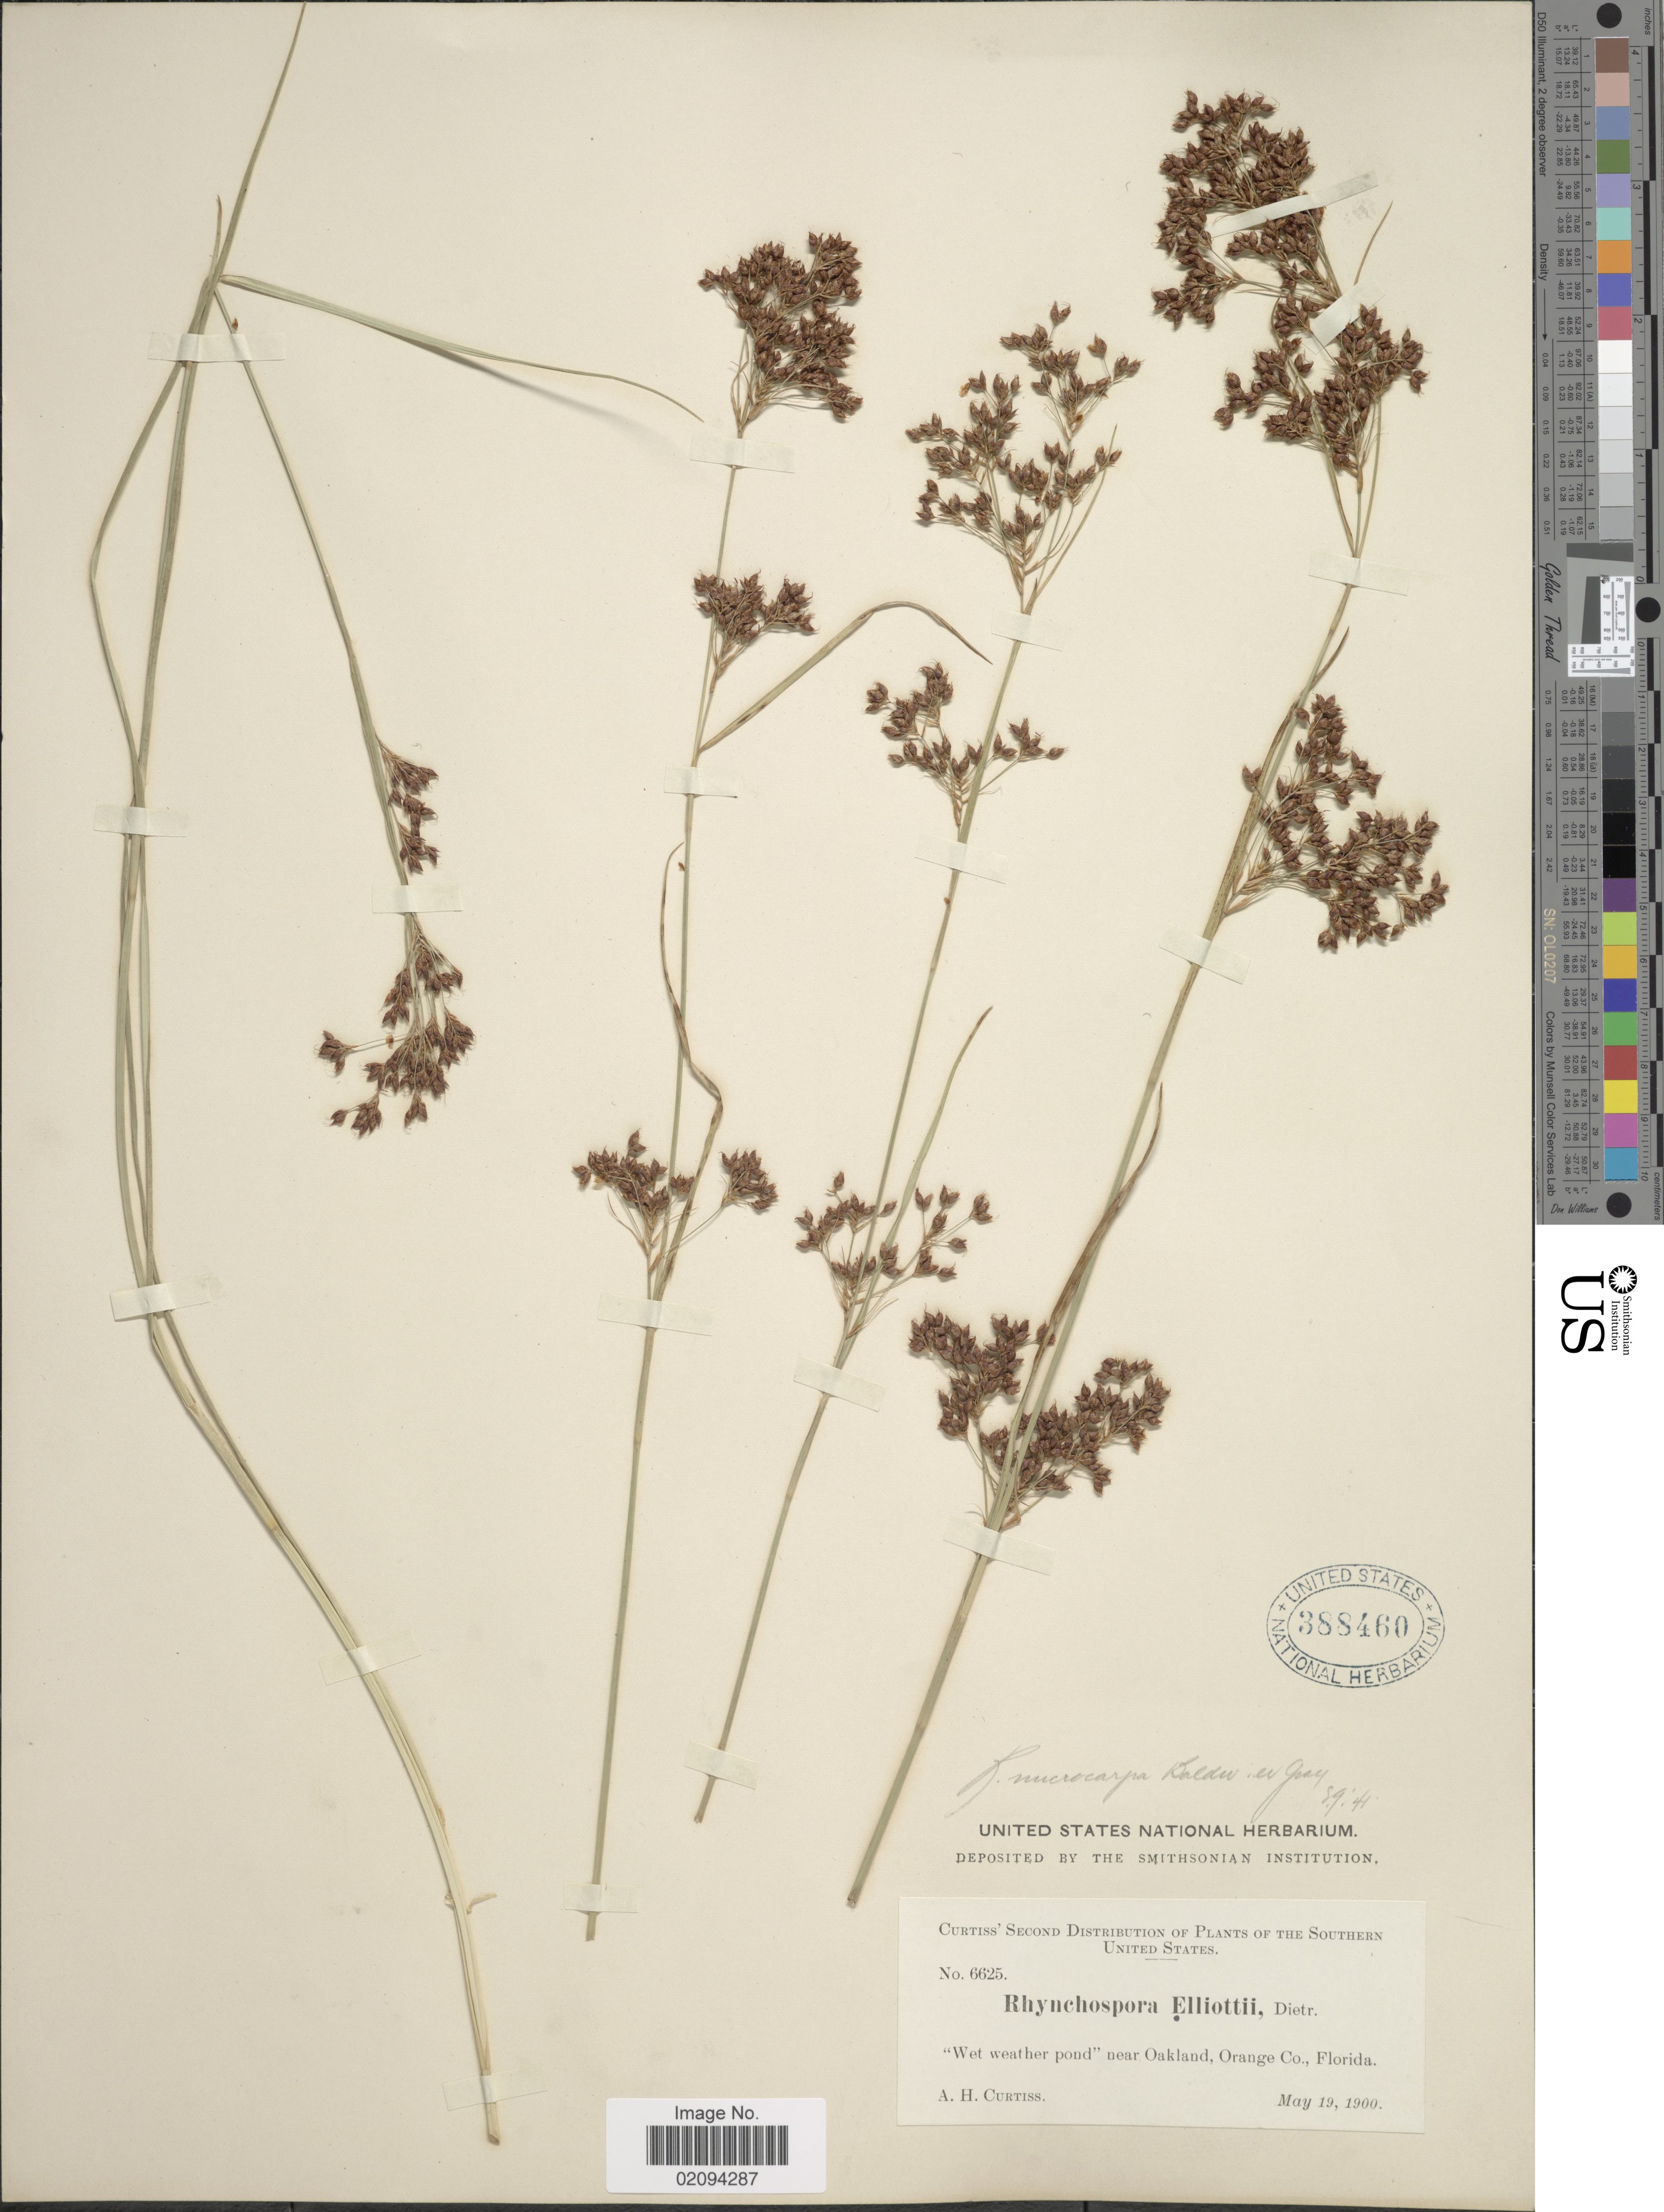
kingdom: Plantae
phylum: Tracheophyta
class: Liliopsida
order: Poales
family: Cyperaceae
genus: Rhynchospora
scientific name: Rhynchospora microcarpa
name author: Baldwin ex A. Gray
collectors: A. H. Curtiss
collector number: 6625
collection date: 1900-05-19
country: United States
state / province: Florida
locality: Wet weather pond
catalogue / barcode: US 388460